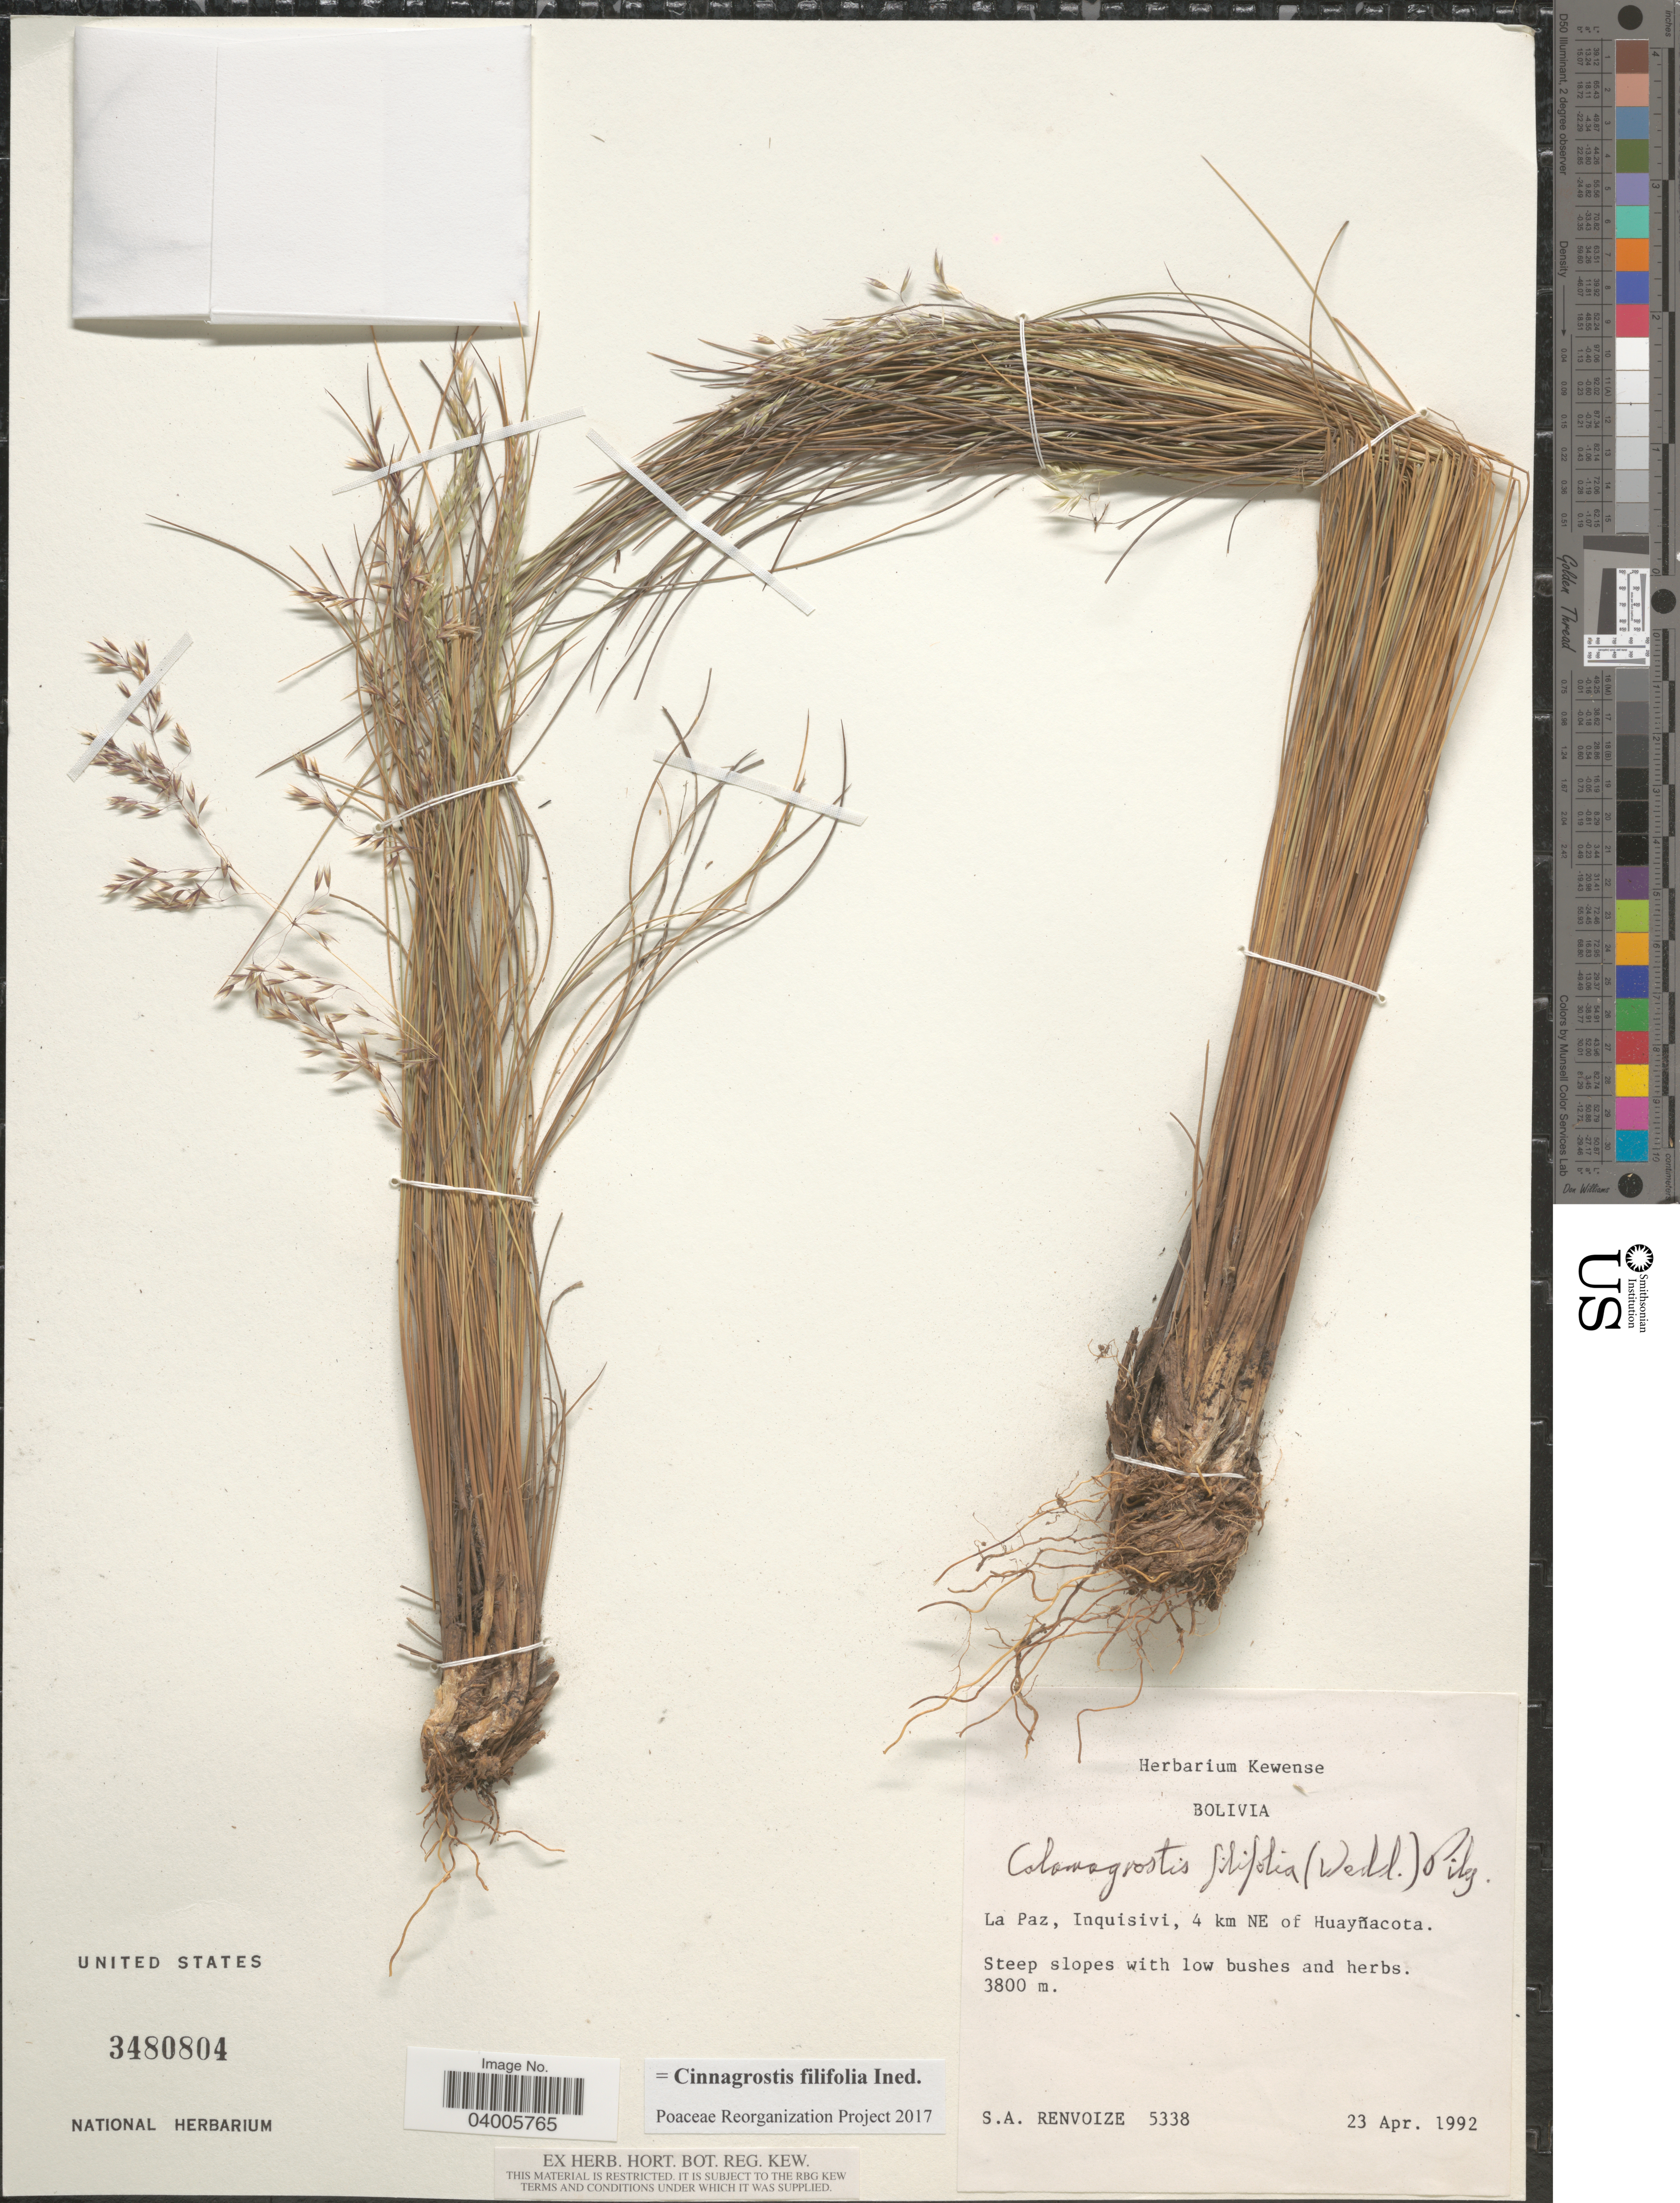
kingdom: Plantae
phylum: Tracheophyta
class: Liliopsida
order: Poales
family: Poaceae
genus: Cinnagrostis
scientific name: Cinnagrostis filifolia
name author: (Wedd.) P.M. Peterson et al.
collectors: S. A. Renvoize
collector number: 5338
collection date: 1992-04-23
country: Bolivia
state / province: La Paz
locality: Inquisivi, 4 km NE of Huayñacota.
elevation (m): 3800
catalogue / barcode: US 3480804